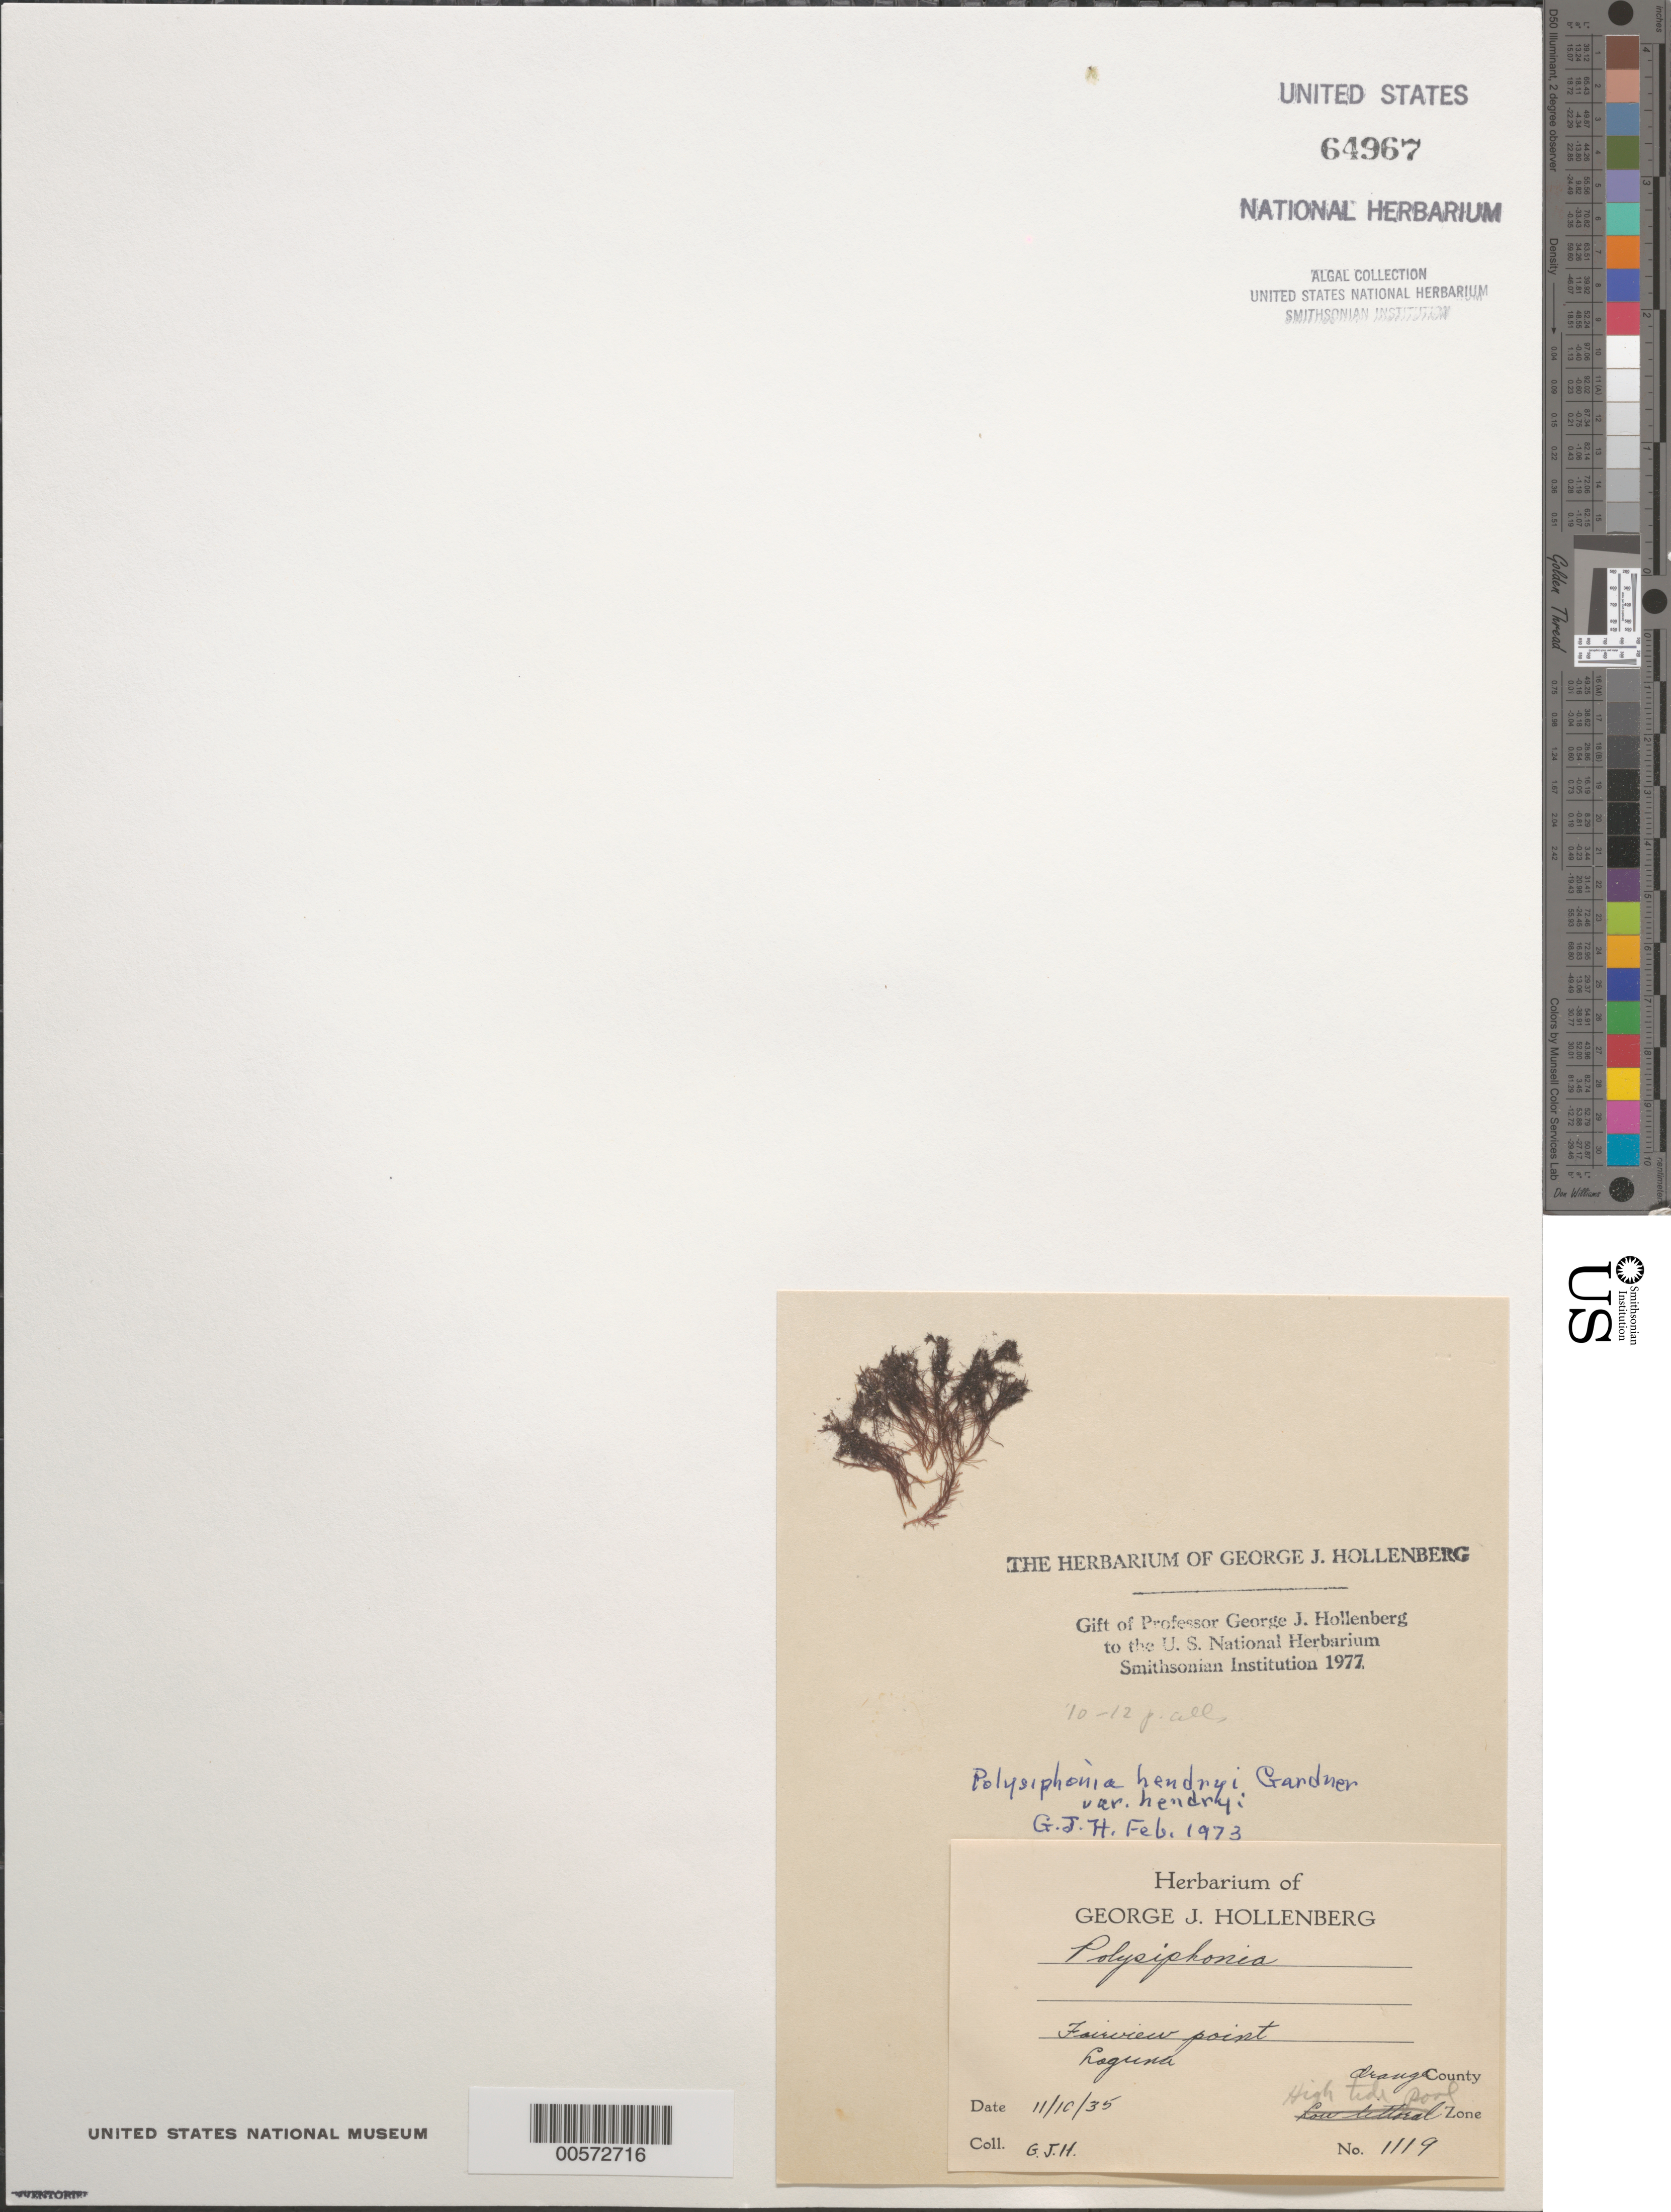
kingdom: Plantae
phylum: Rhodophyta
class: Florideophyceae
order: Ceramiales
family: Rhodomelaceae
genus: Vertebrata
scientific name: Vertebrata hendryi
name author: (N.L. Gardner) Savoie & G.W. Saunders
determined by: Algae name updating Project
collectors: G. Hollenberg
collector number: GJH 1119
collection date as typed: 10 Nov 1935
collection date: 1935-11-10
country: United States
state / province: California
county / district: Orange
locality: Fairview Point, Laguna Beach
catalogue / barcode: US 64967